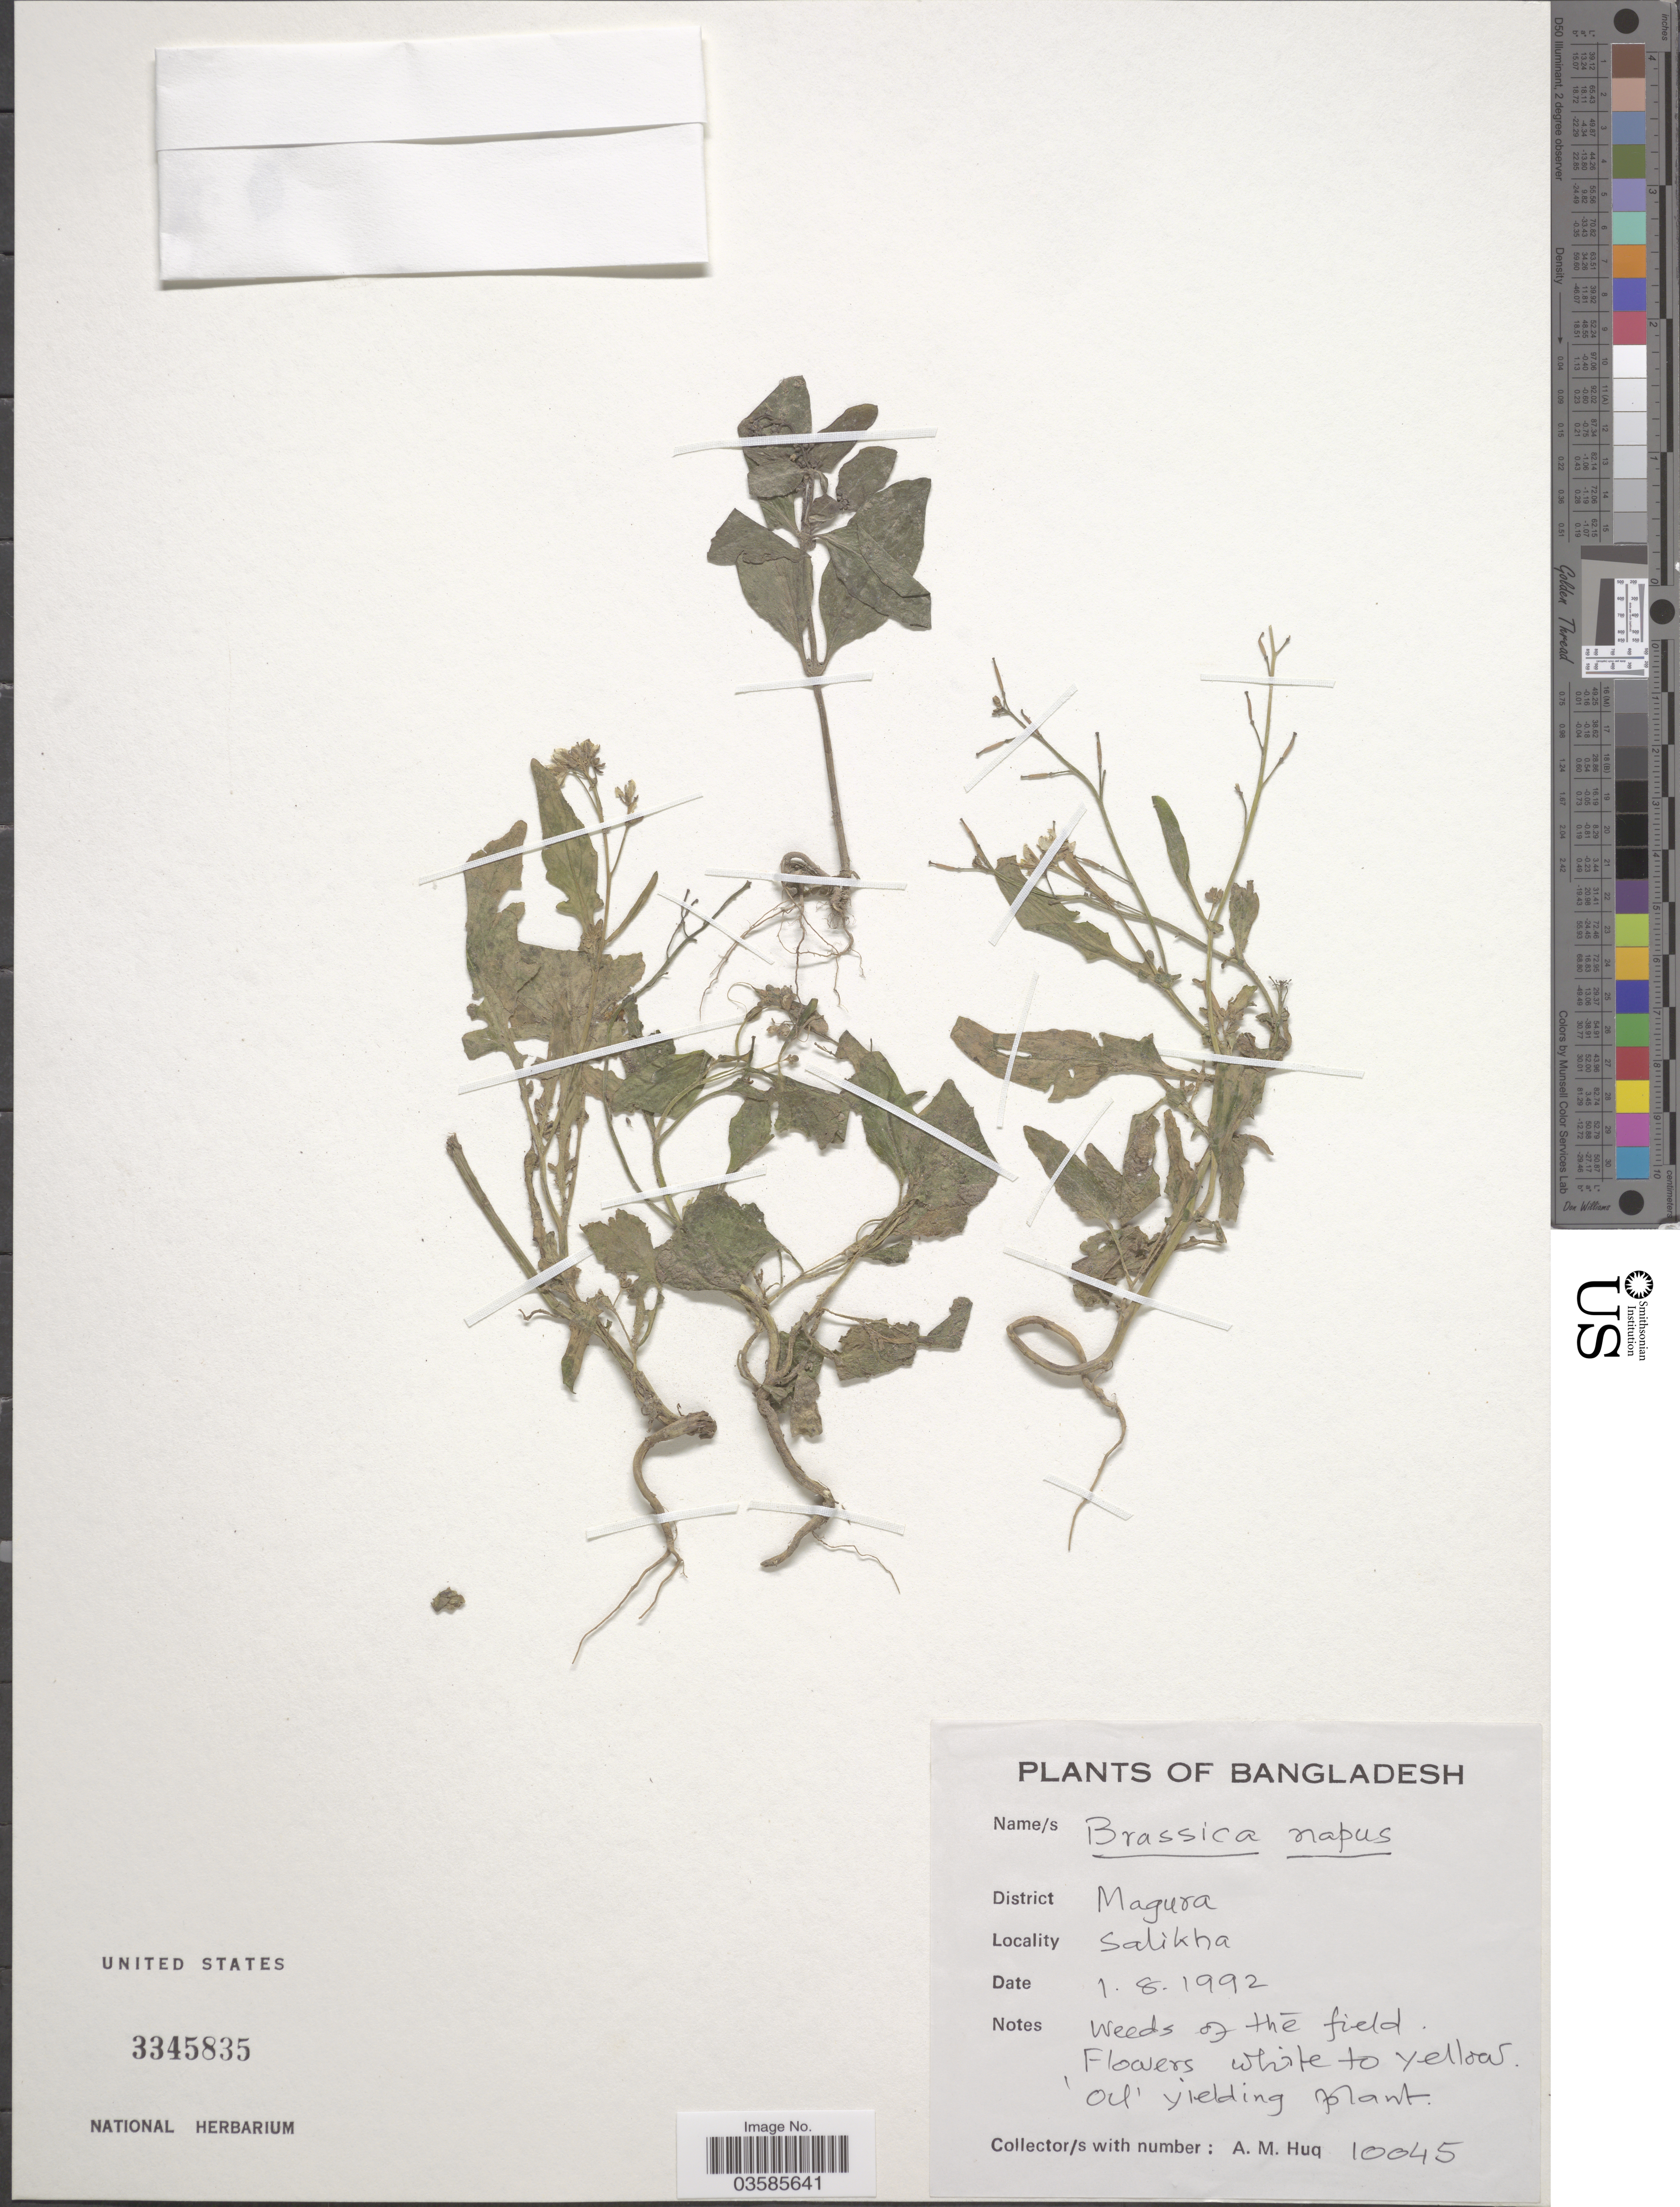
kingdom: Plantae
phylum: Tracheophyta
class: Magnoliopsida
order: Brassicales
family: Brassicaceae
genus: Brassica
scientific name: Brassica napus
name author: L.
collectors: A. M. Huq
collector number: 10045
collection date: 1992-08-01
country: Bangladesh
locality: Magura, Salikha.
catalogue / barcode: US 3345835